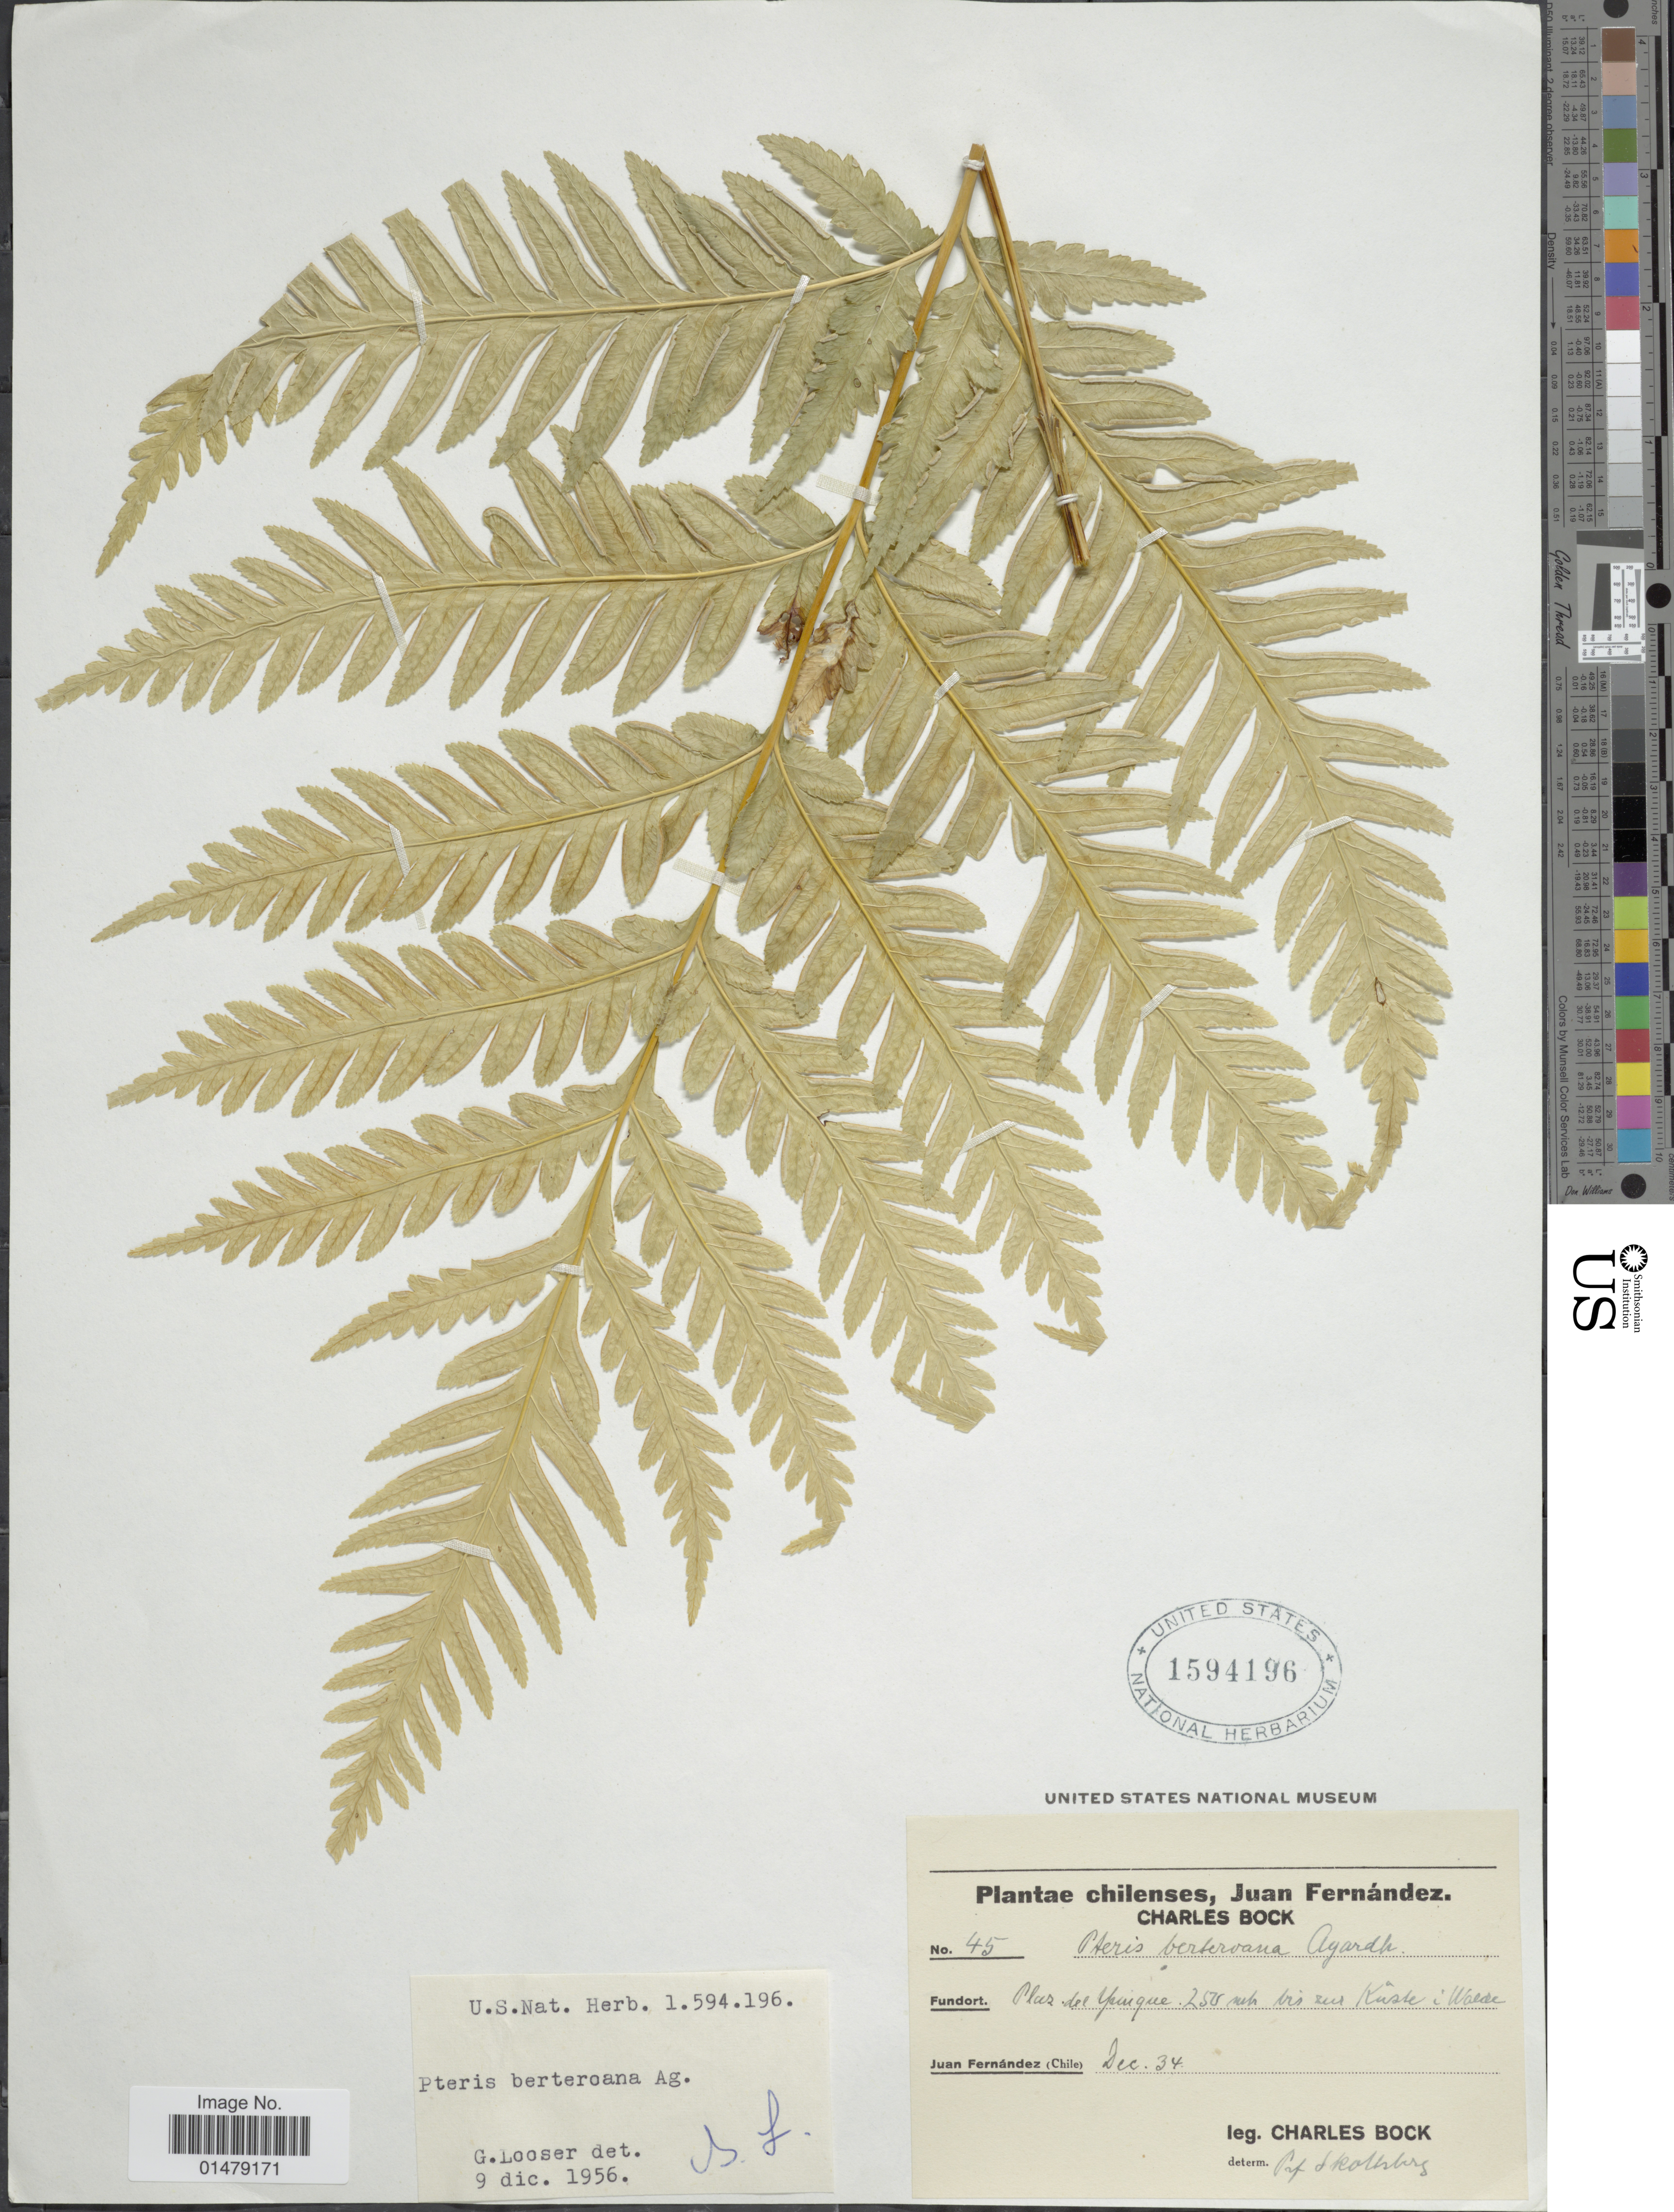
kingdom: Plantae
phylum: Tracheophyta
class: Polypodiopsida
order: Polypodiales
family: Pteridaceae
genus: Pteris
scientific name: Pteris berteroana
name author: J. Agardh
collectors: C. Bock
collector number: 45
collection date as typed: Transcribed d/m/y: /12/34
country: Chile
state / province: Valparaíso (V)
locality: Plantae chilenses. Juan Fernandez. Plaz del Yunque.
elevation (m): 250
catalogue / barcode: US 1594196